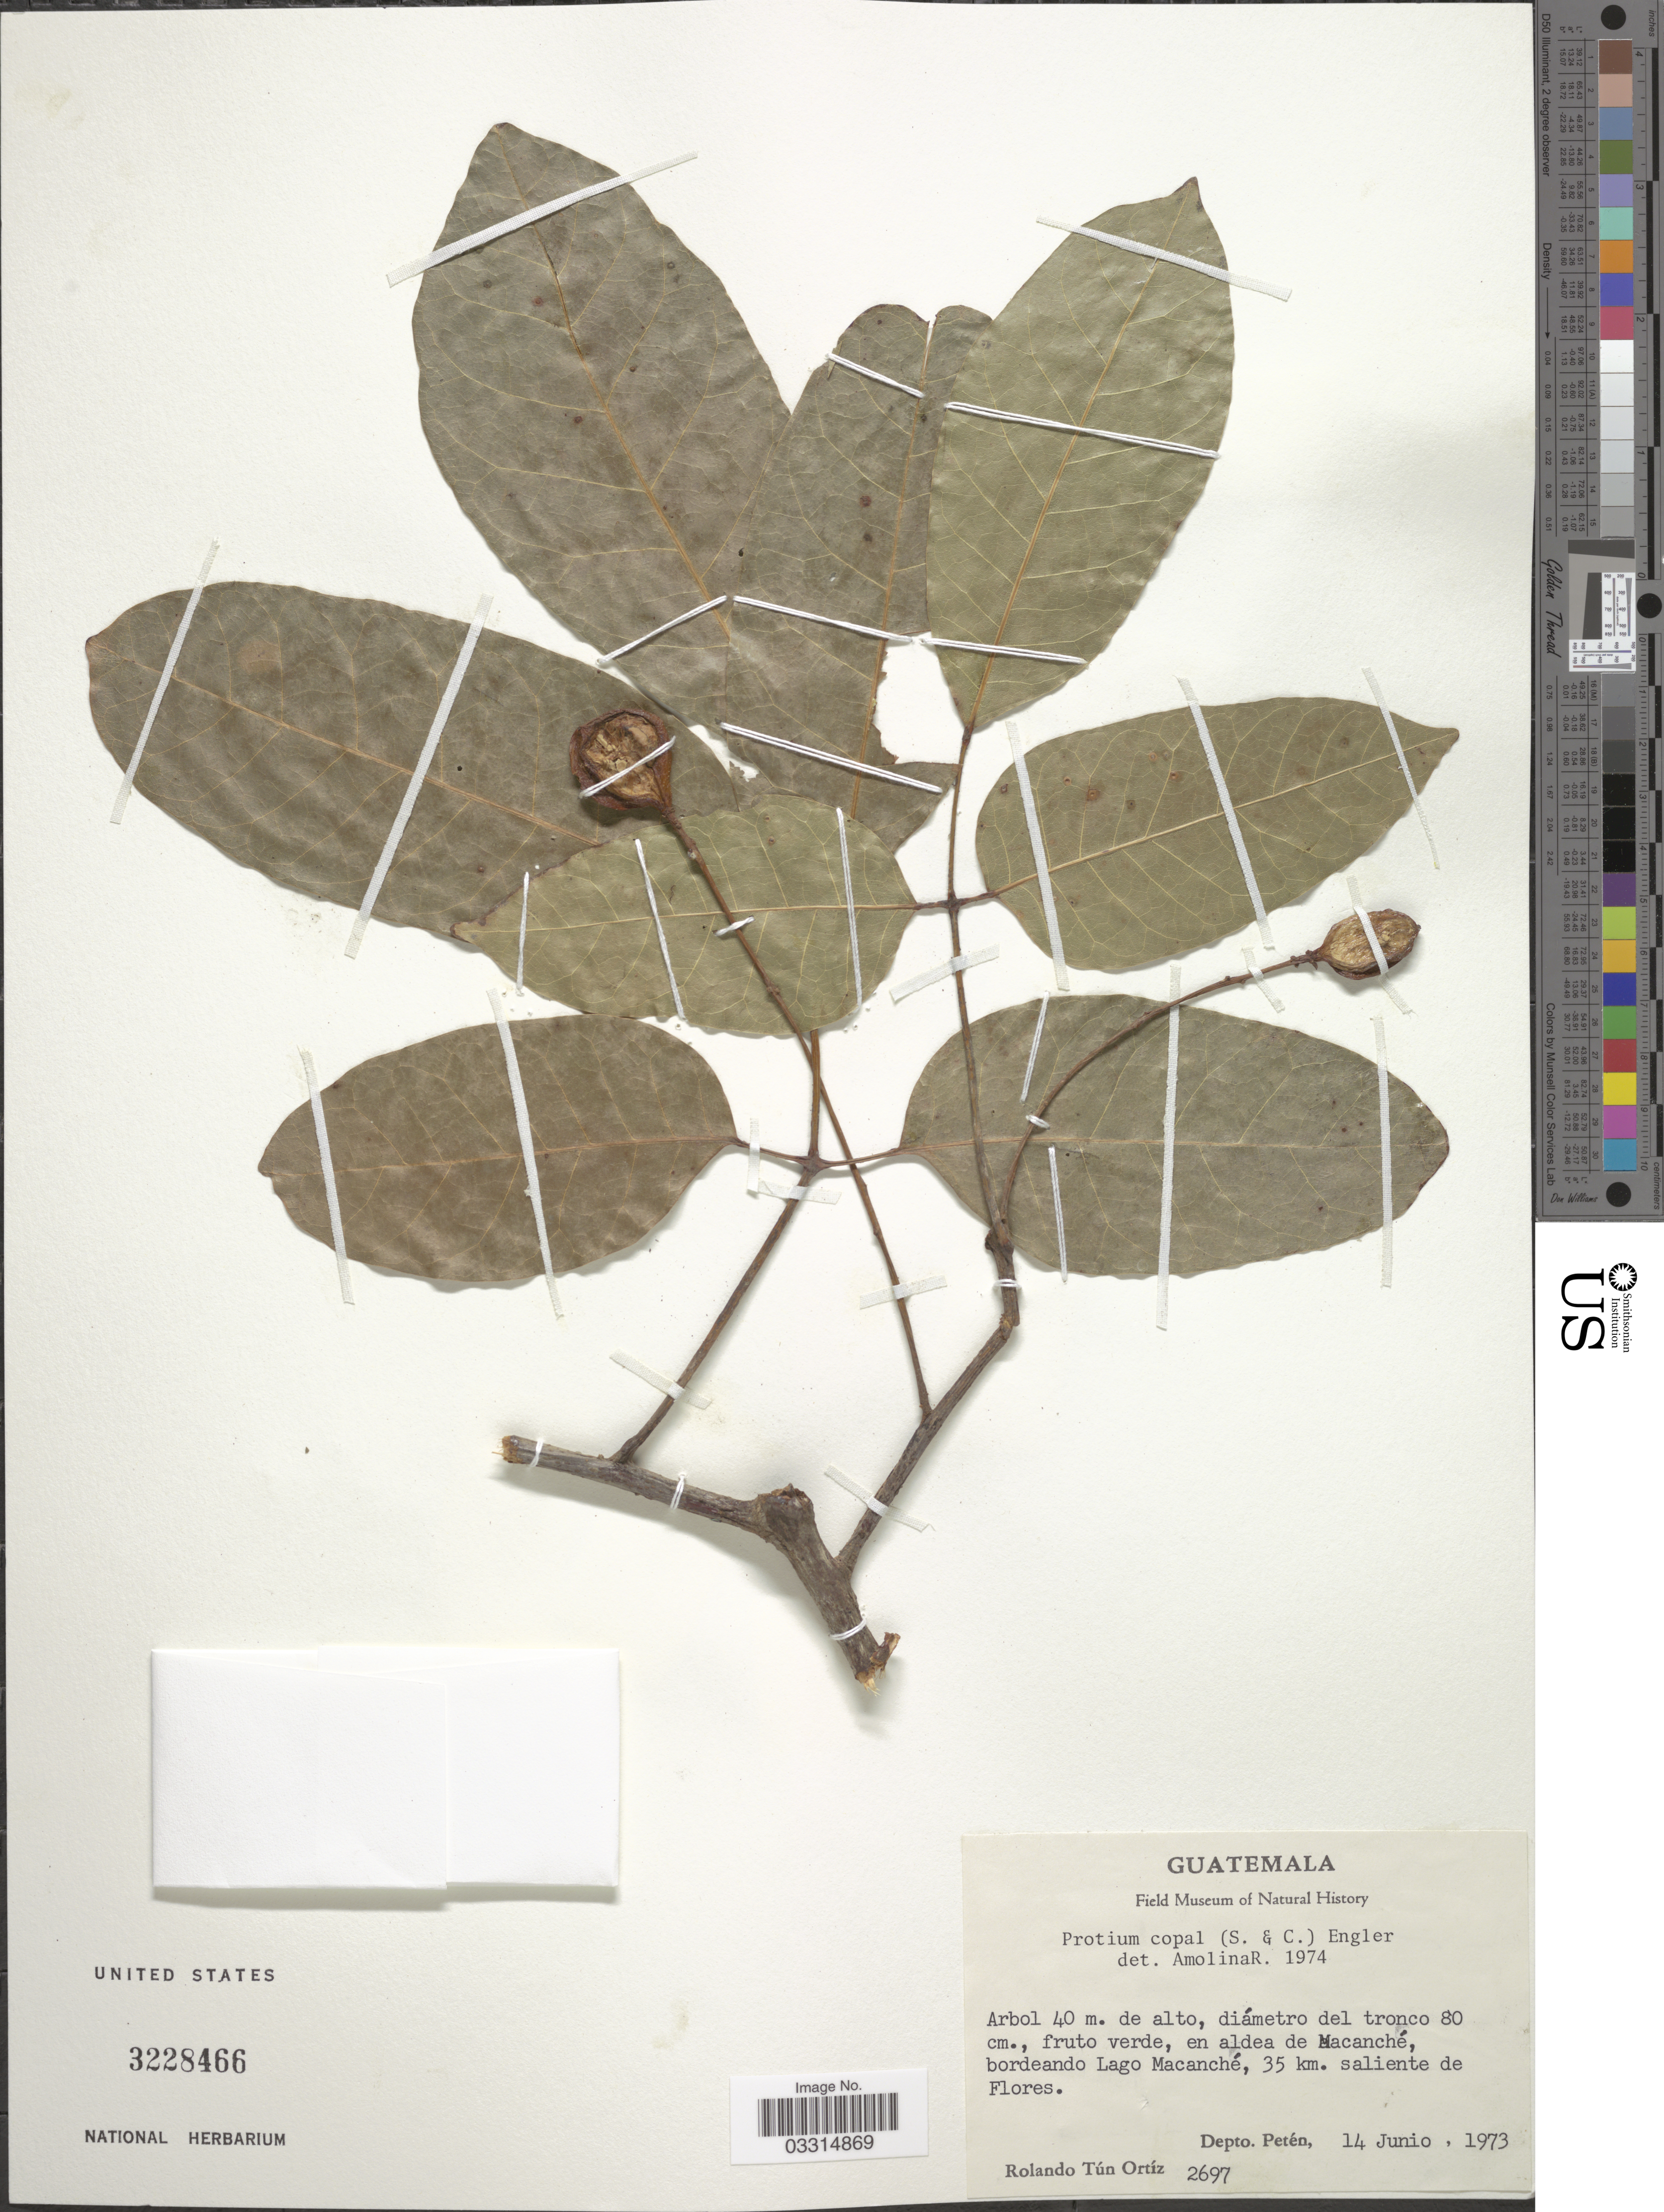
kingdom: Plantae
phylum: Tracheophyta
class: Magnoliopsida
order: Sapindales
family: Burseraceae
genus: Protium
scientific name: Protium copal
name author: (Schltdl. & Cham.) Engl.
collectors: R. Ortiz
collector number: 2697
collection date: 1973-06-14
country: Guatemala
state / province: El Petén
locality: En aldea de Macanché, bordeando Lago Macanché, 35 km. saliente de Flores. Depto. Petén.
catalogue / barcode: US 3228466